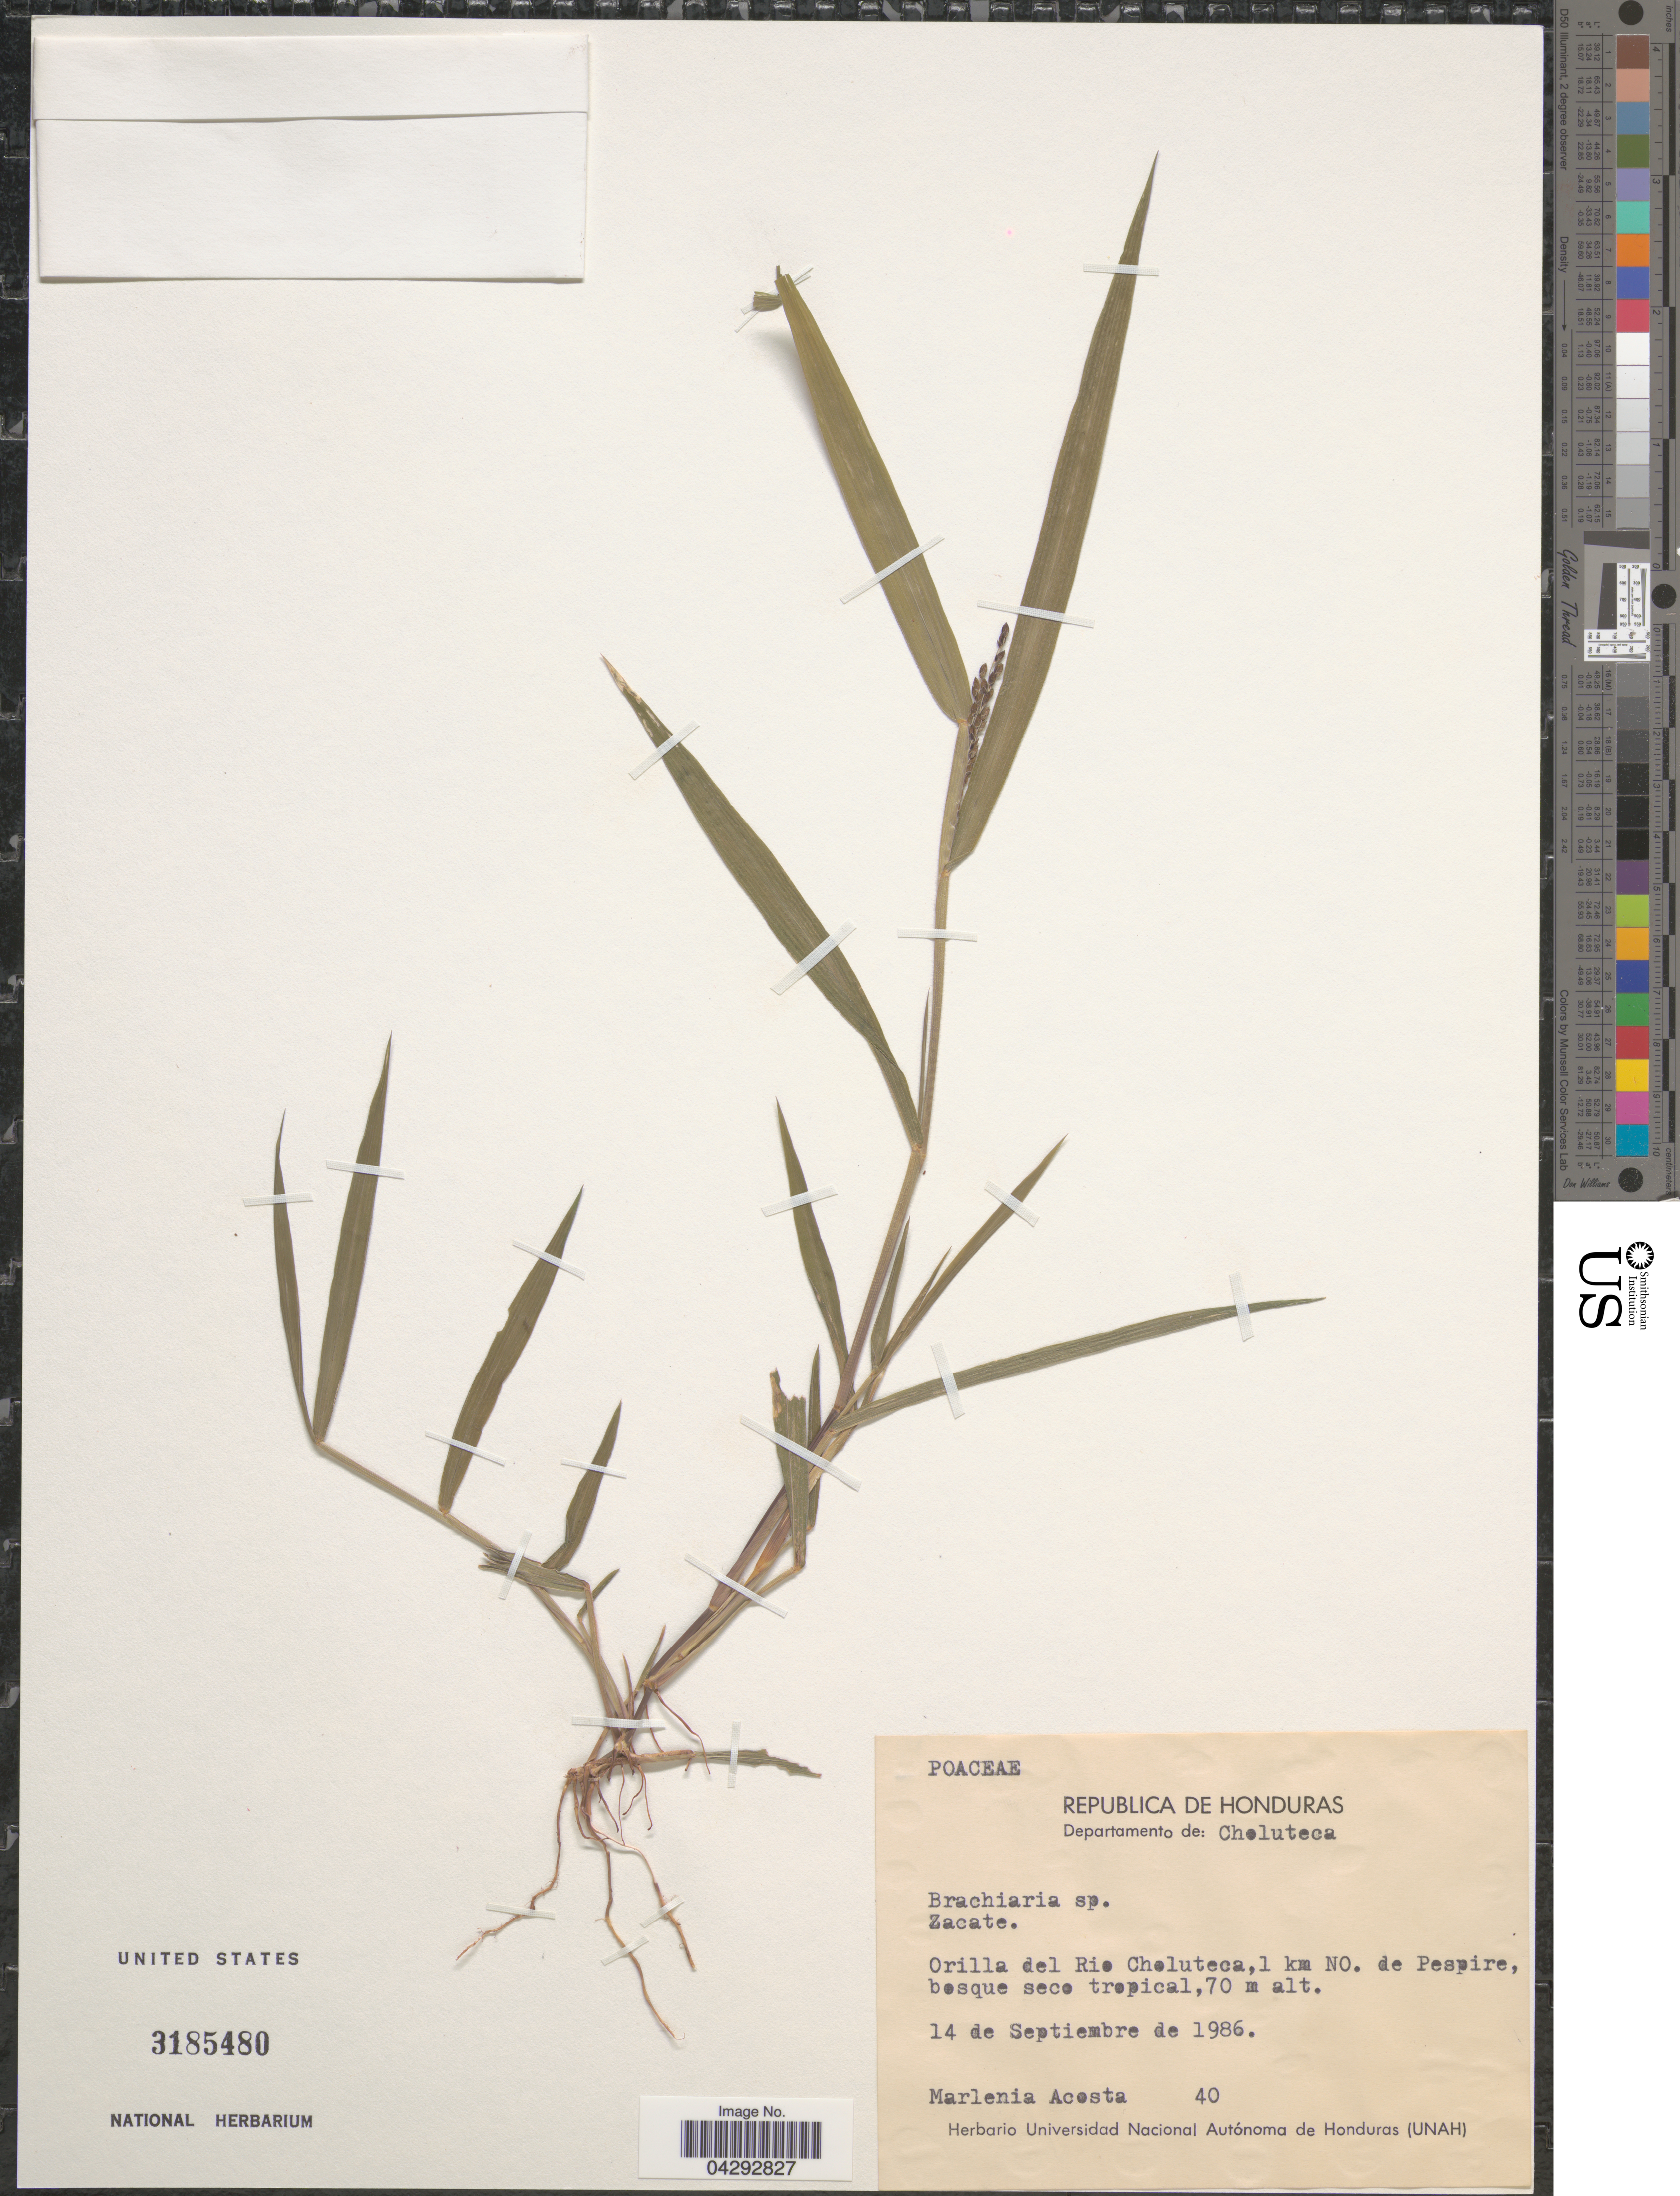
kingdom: Plantae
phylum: Tracheophyta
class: Liliopsida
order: Poales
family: Poaceae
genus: Urochloa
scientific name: Urochloa sp.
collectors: M. Acosta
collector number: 40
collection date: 1986-09-14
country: Honduras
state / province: Choluteca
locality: Departamento de: Choluteca. Orilla del Rio Choluteca,1 km NO. de Pespire, bosque seco tropical.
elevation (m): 70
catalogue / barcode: US 3185480